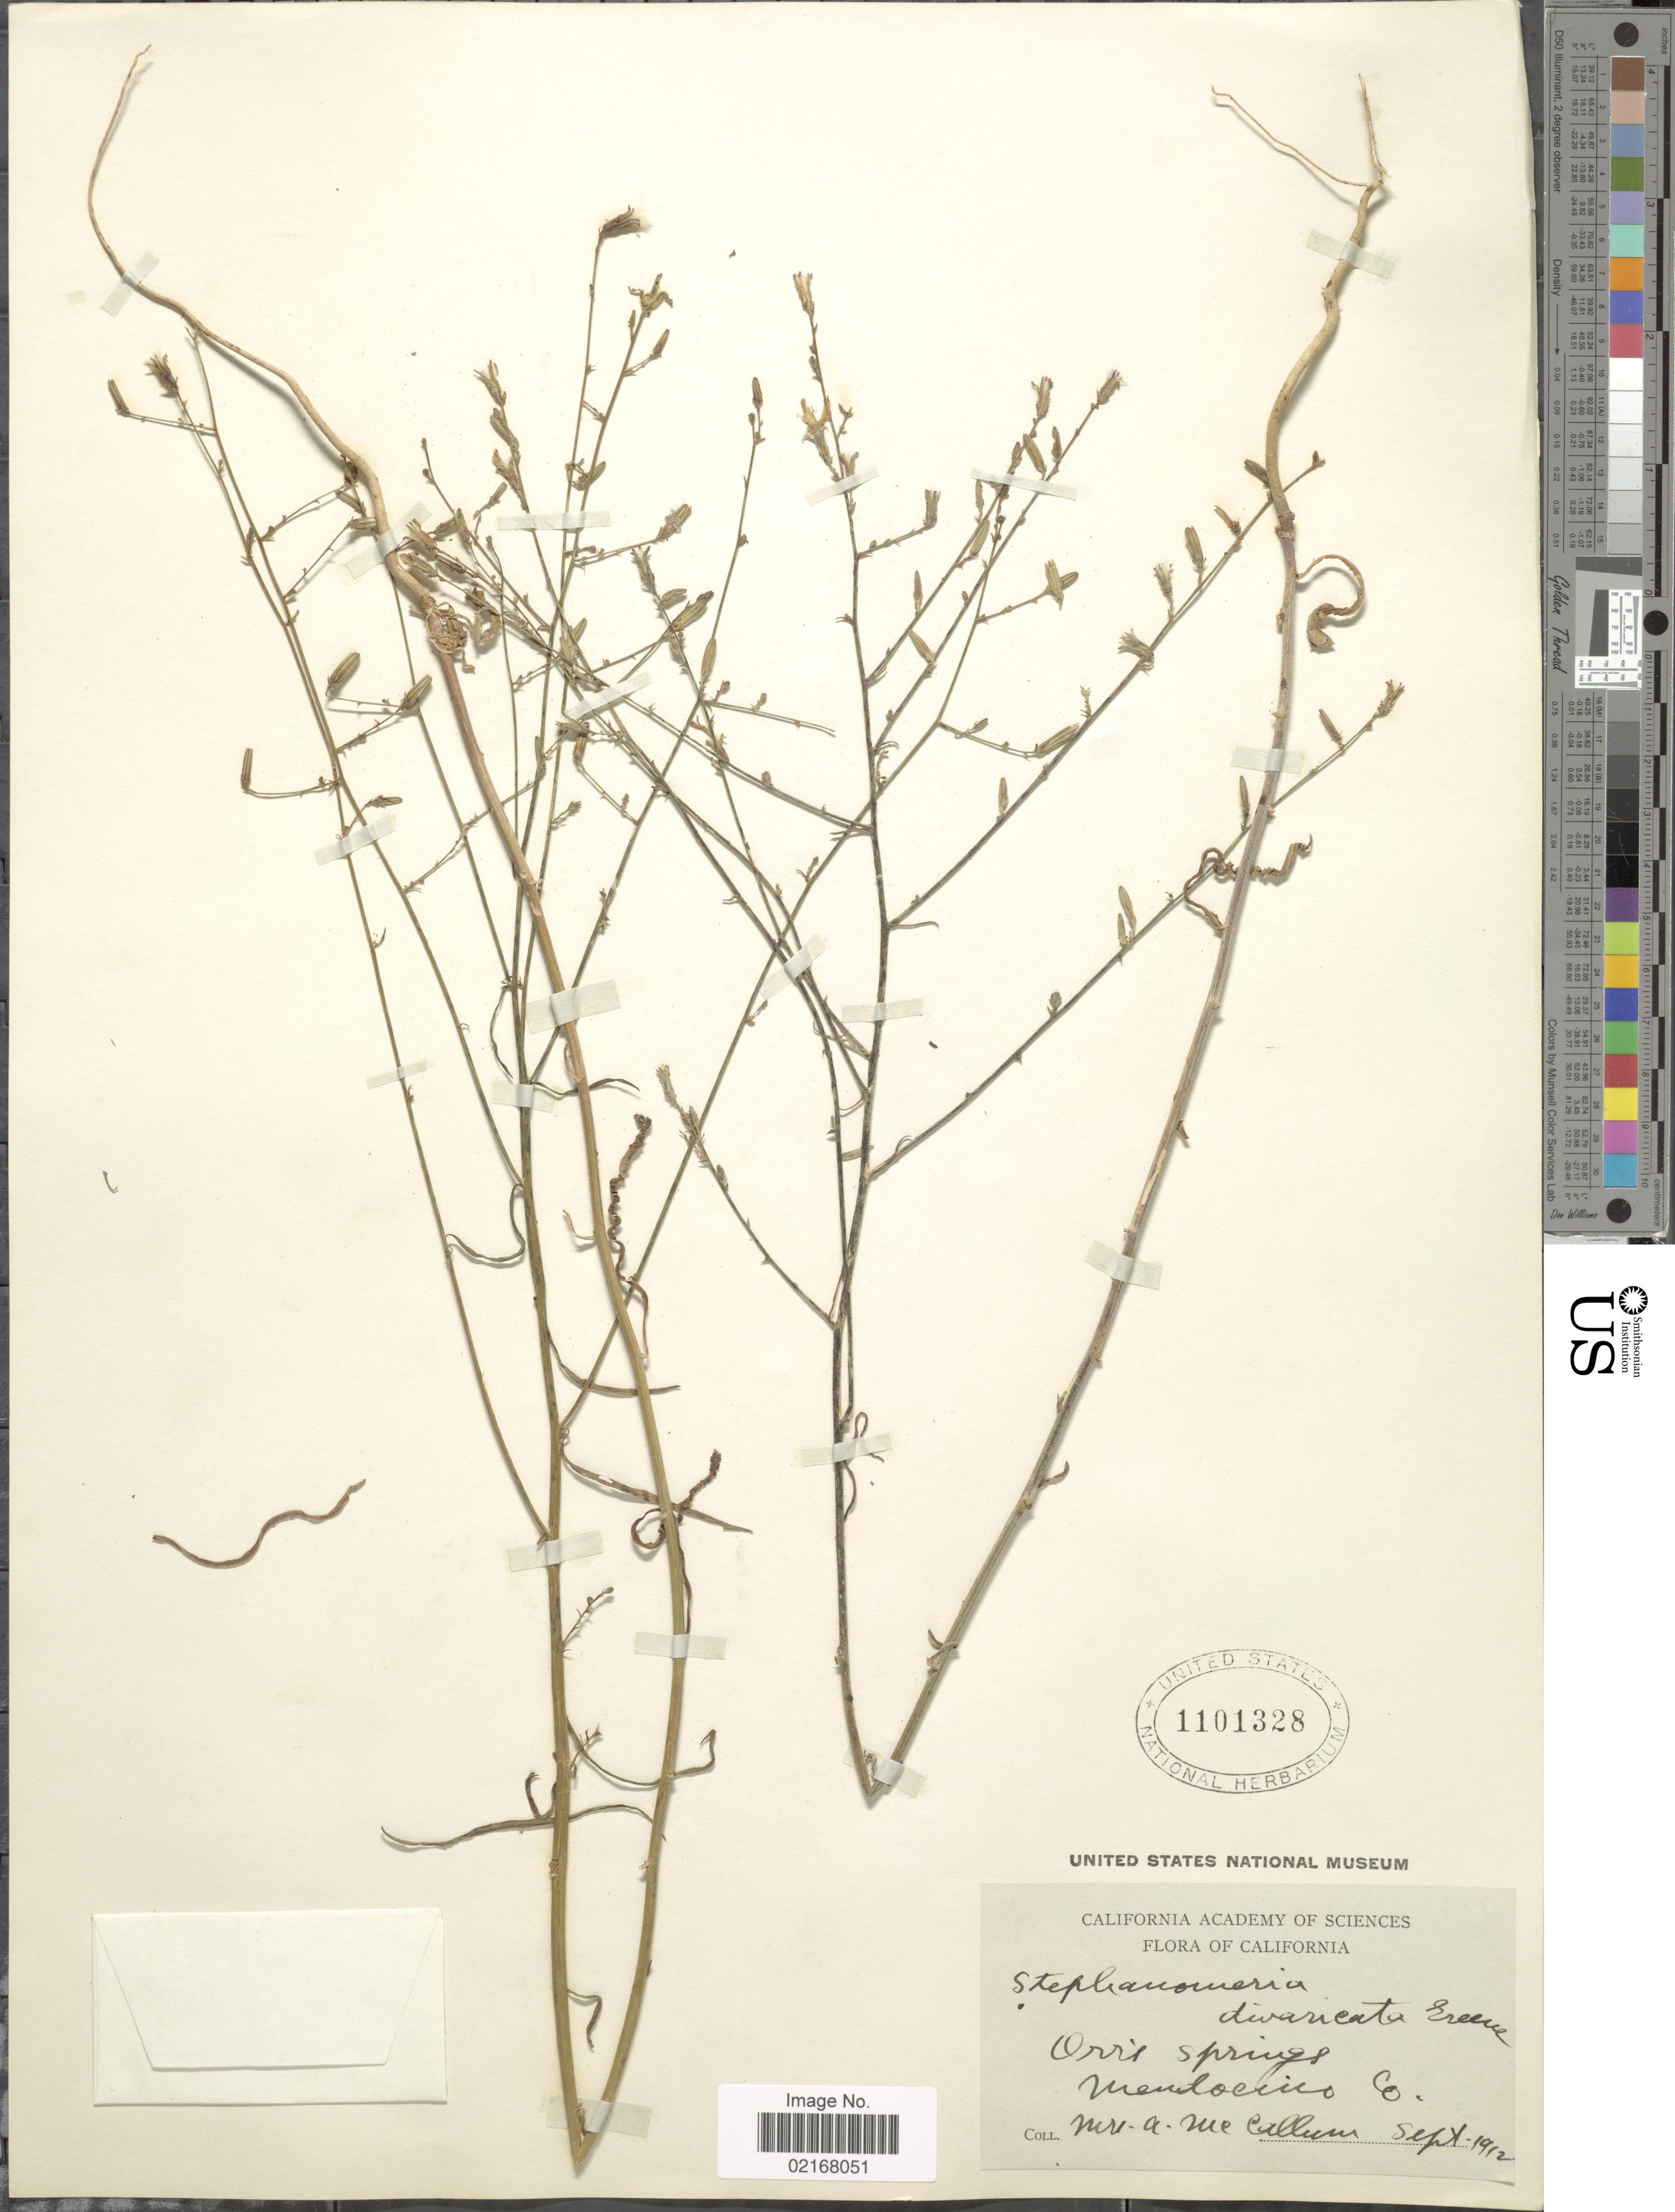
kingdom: Plantae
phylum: Tracheophyta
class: Magnoliopsida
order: Asterales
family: Asteraceae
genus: Stephanomeria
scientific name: Stephanomeria sp.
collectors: A. McCallum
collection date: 1912-09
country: United States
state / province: California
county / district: Mendocino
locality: Orris Springs. Mendocino Co.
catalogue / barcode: US 1101328